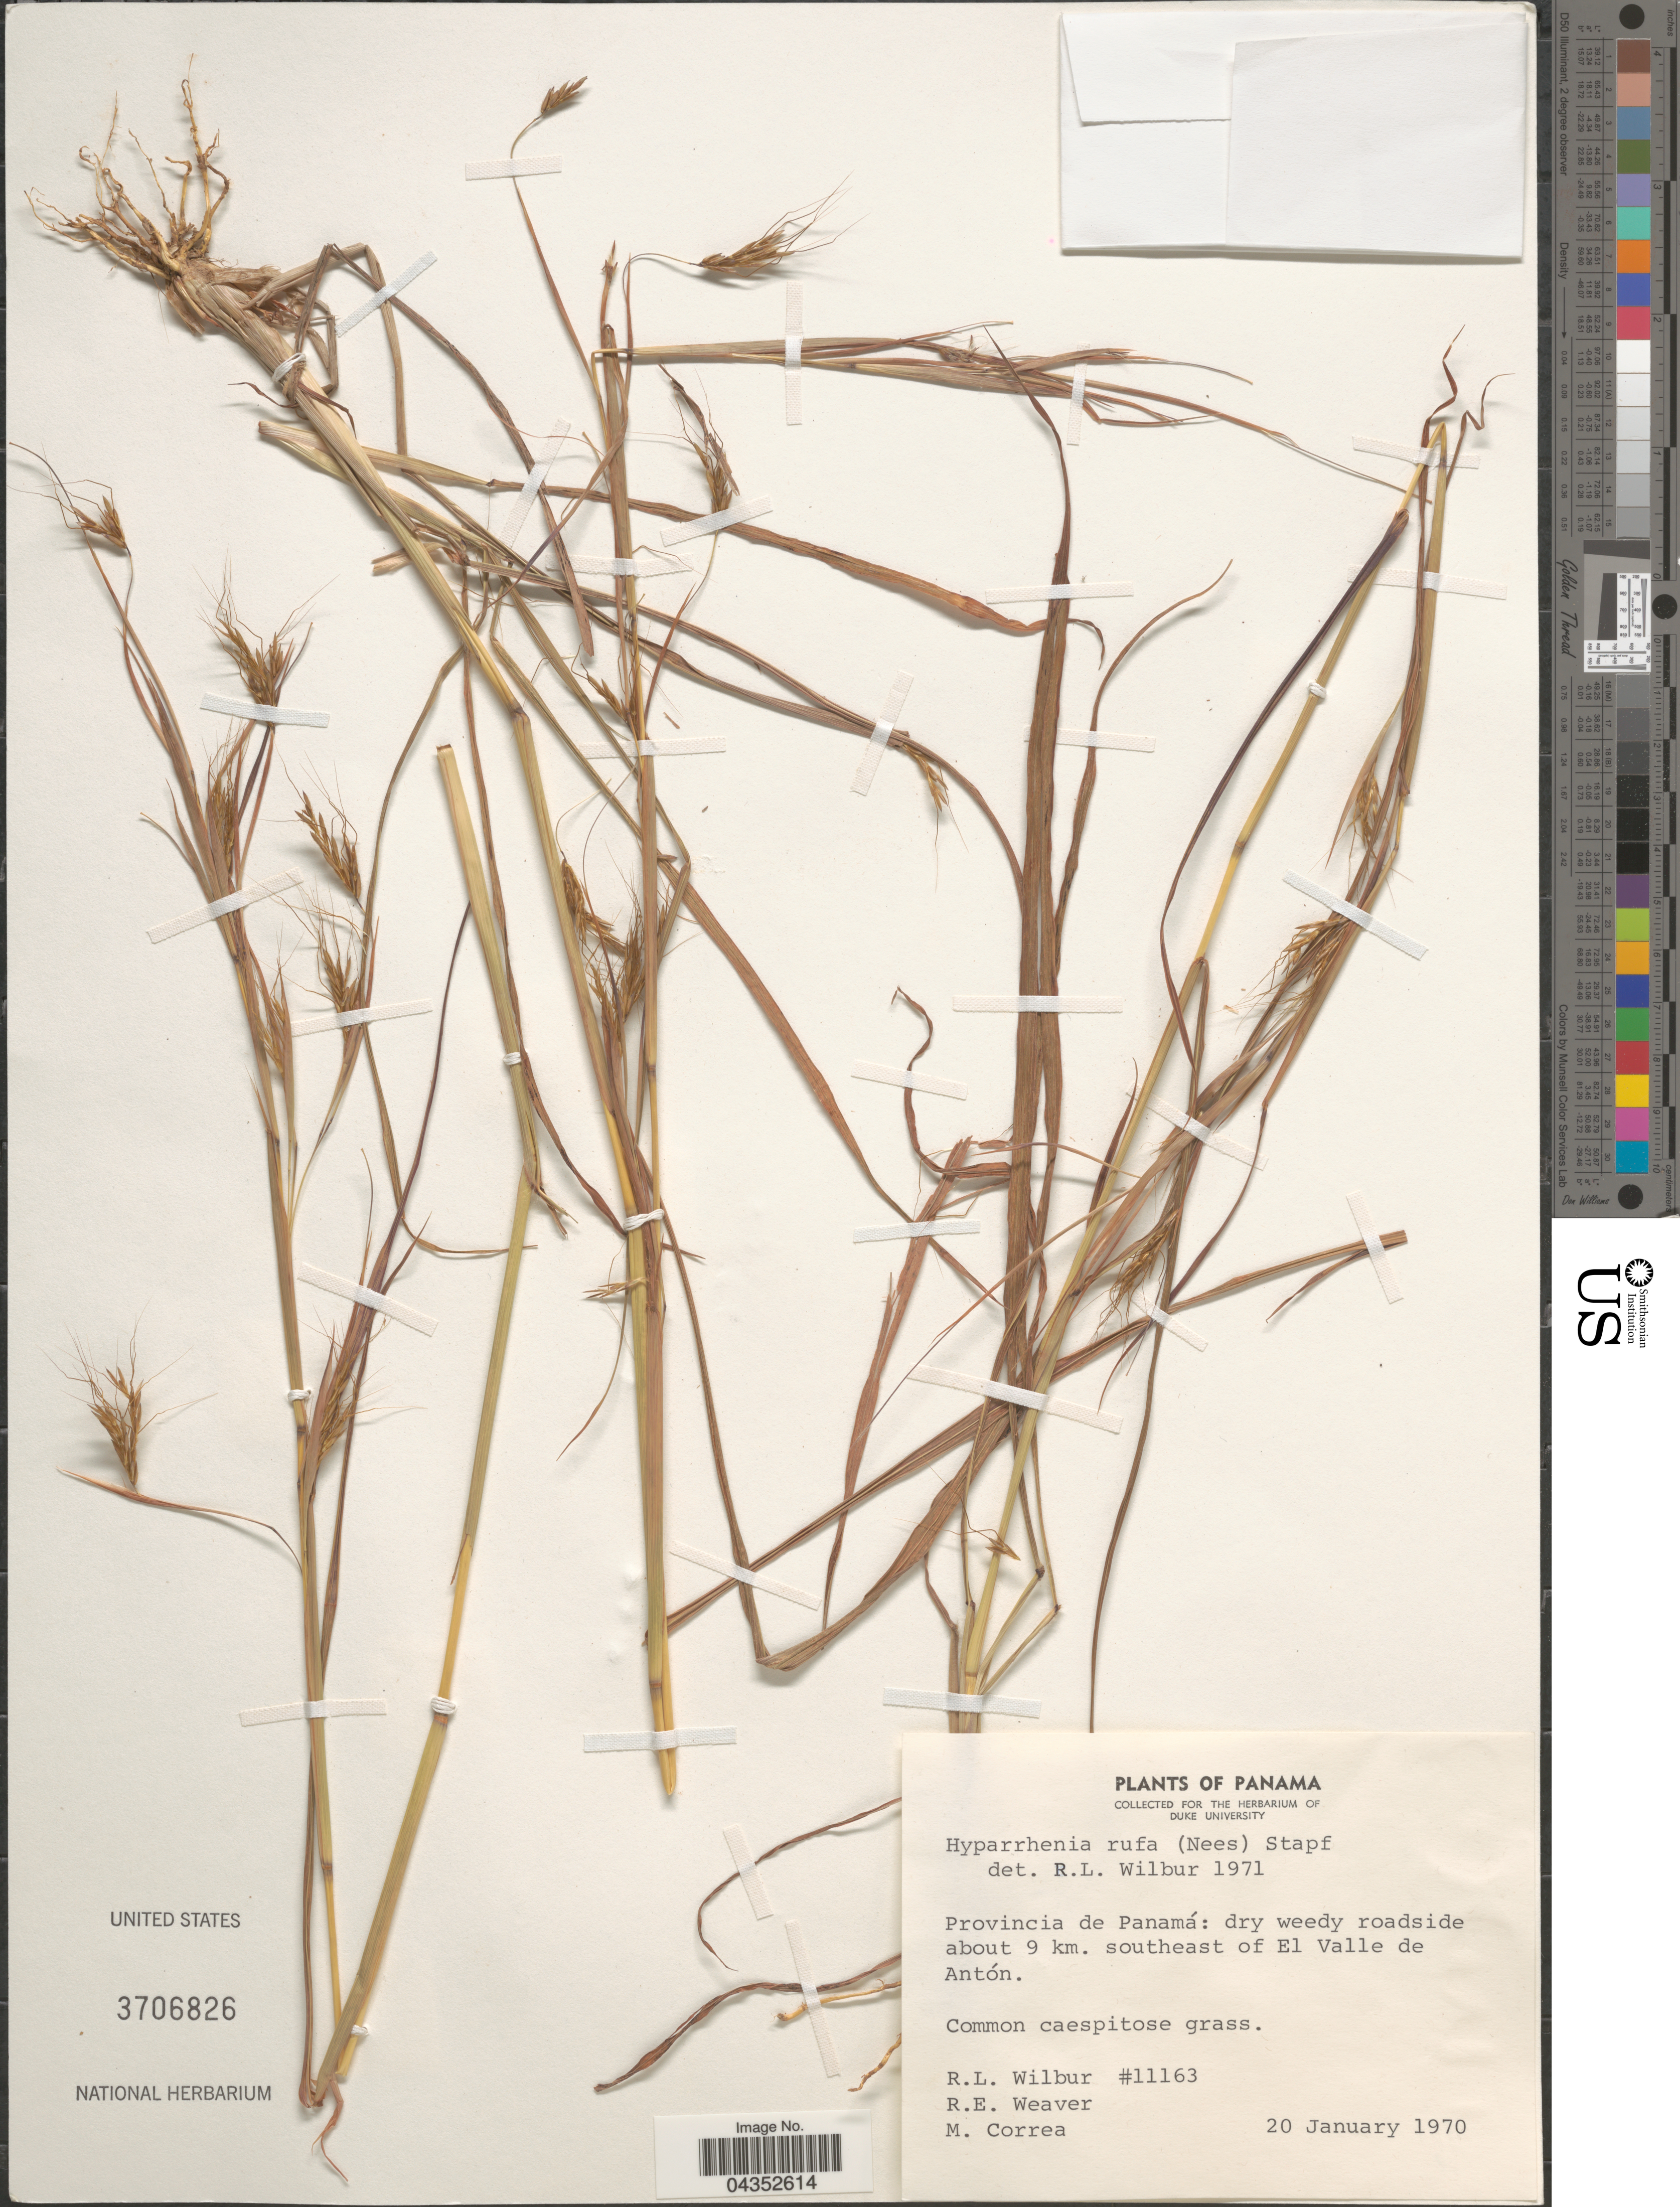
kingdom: Plantae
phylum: Tracheophyta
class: Liliopsida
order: Poales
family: Poaceae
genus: Hyparrhenia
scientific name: Hyparrhenia rufa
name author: (Nees) Stapf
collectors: R. L. Wilbur, R. E. Weaver & M. Correa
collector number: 11163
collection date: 1970-01-20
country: Panama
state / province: Panamá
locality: Dry weedy roadside about 9 km. southeast of El Valle de Antón.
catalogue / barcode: US 3706826